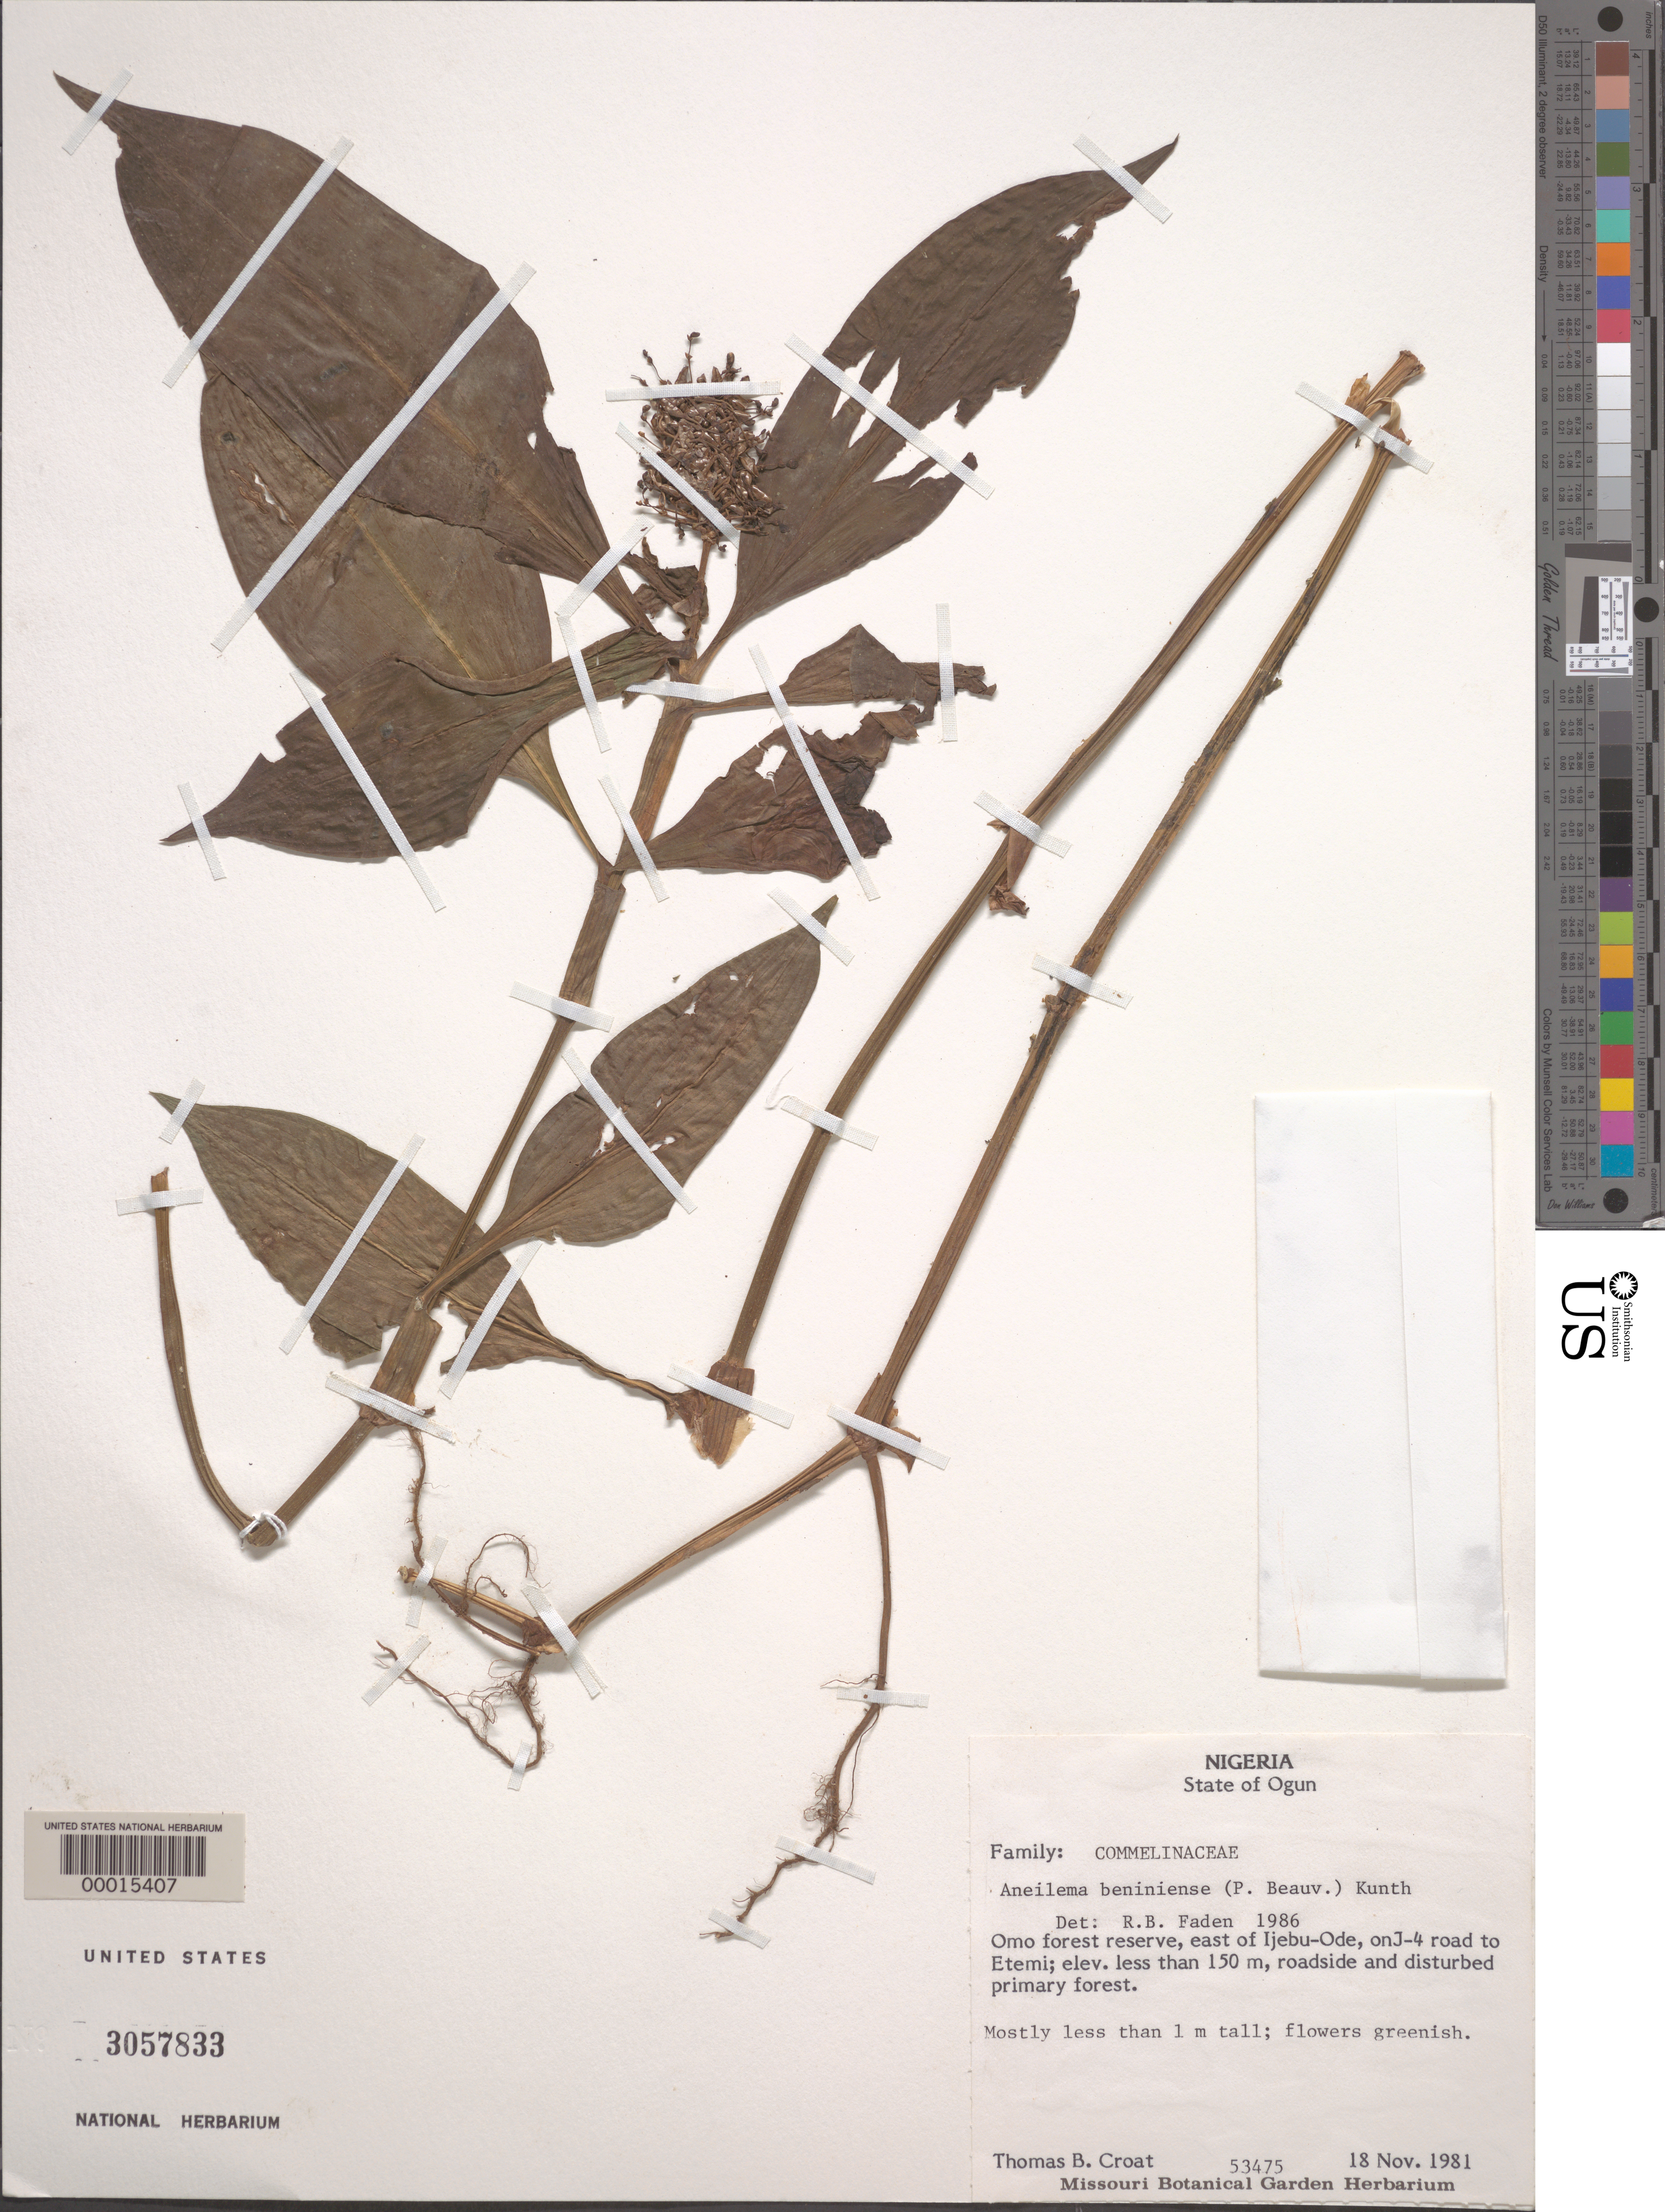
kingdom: Plantae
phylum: Tracheophyta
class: Liliopsida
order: Commelinales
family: Commelinaceae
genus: Aneilema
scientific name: Aneilema beniniense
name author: (P. Beauv.) Kunth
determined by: Faden, Robert B., (US), Smithsonian Institution - National Museum of Natural History (UNITED STATES)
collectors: T. B. Croat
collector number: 53475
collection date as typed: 18 Nov 1981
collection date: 1981-11-18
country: Nigeria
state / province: Ogun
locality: Omo forest reserve, e of ijebu-ode, on j-4 rd to etemi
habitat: Roadside + disturbed primary forest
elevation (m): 150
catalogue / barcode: US 3057833